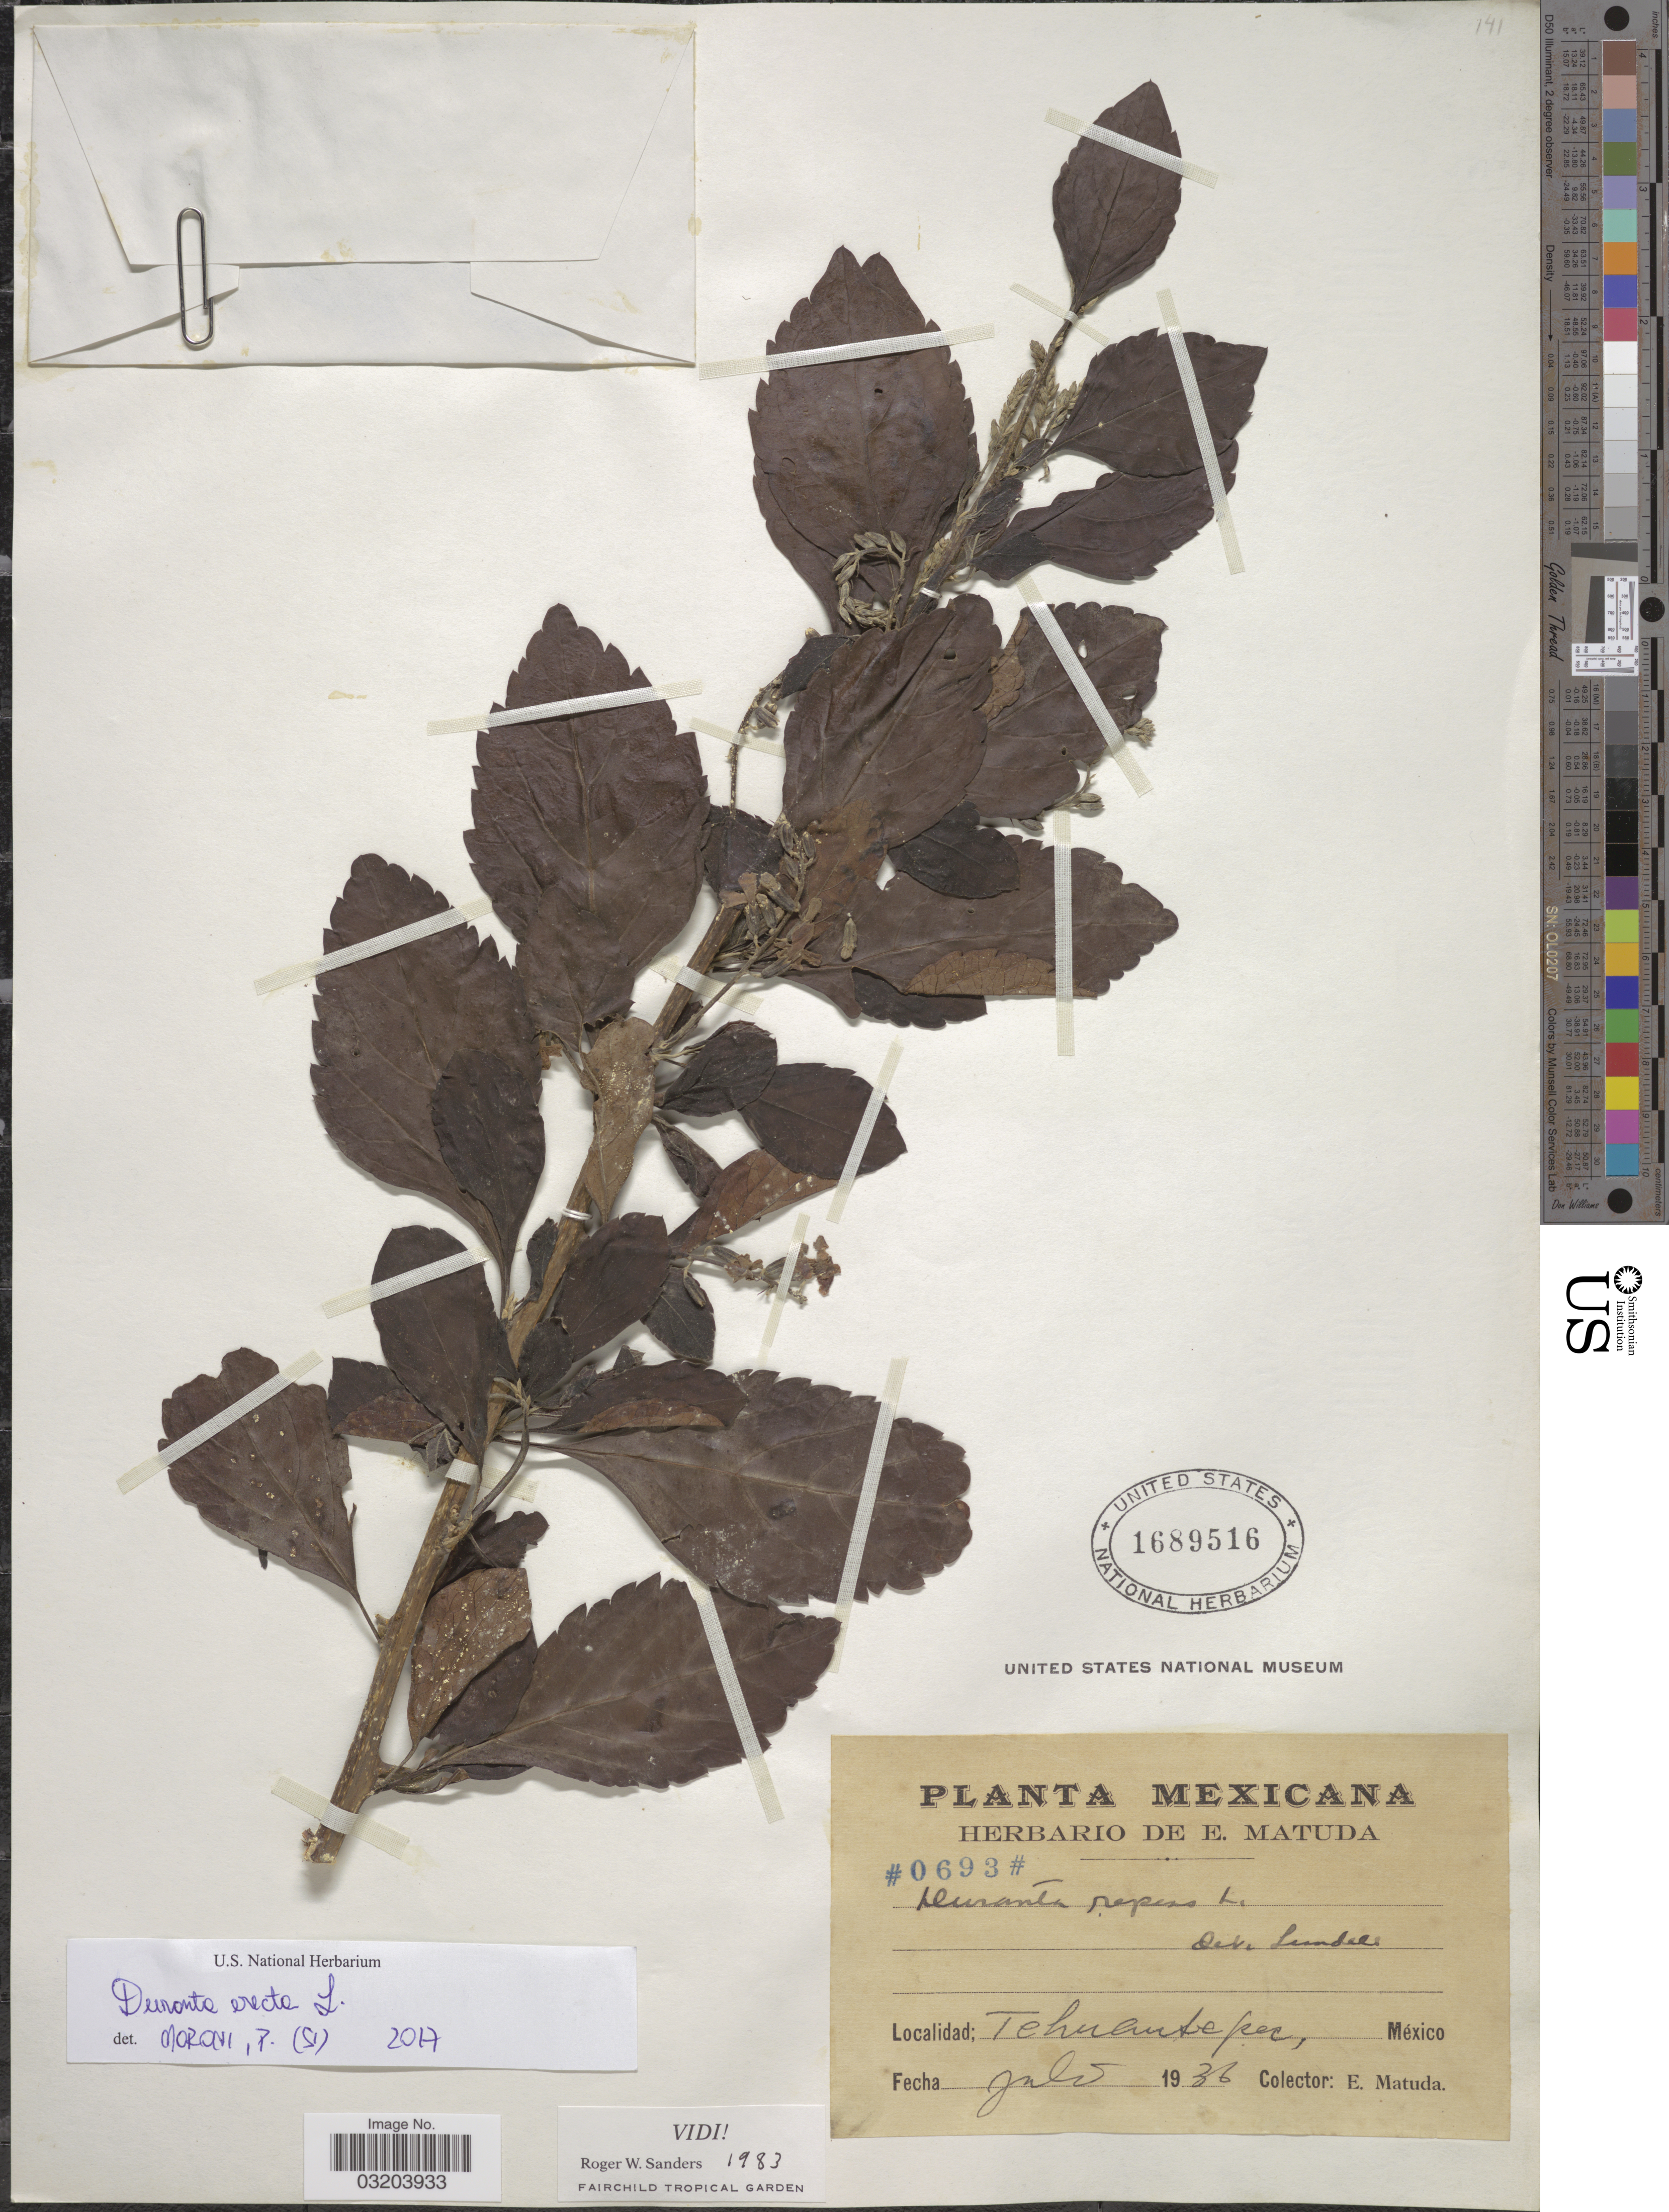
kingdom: Plantae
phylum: Tracheophyta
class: Magnoliopsida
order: Lamiales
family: Verbenaceae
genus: Duranta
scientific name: Duranta erecta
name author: L.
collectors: E. Matuda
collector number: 0693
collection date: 1936-07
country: Mexico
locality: Tehuantepec.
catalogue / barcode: US 1689516